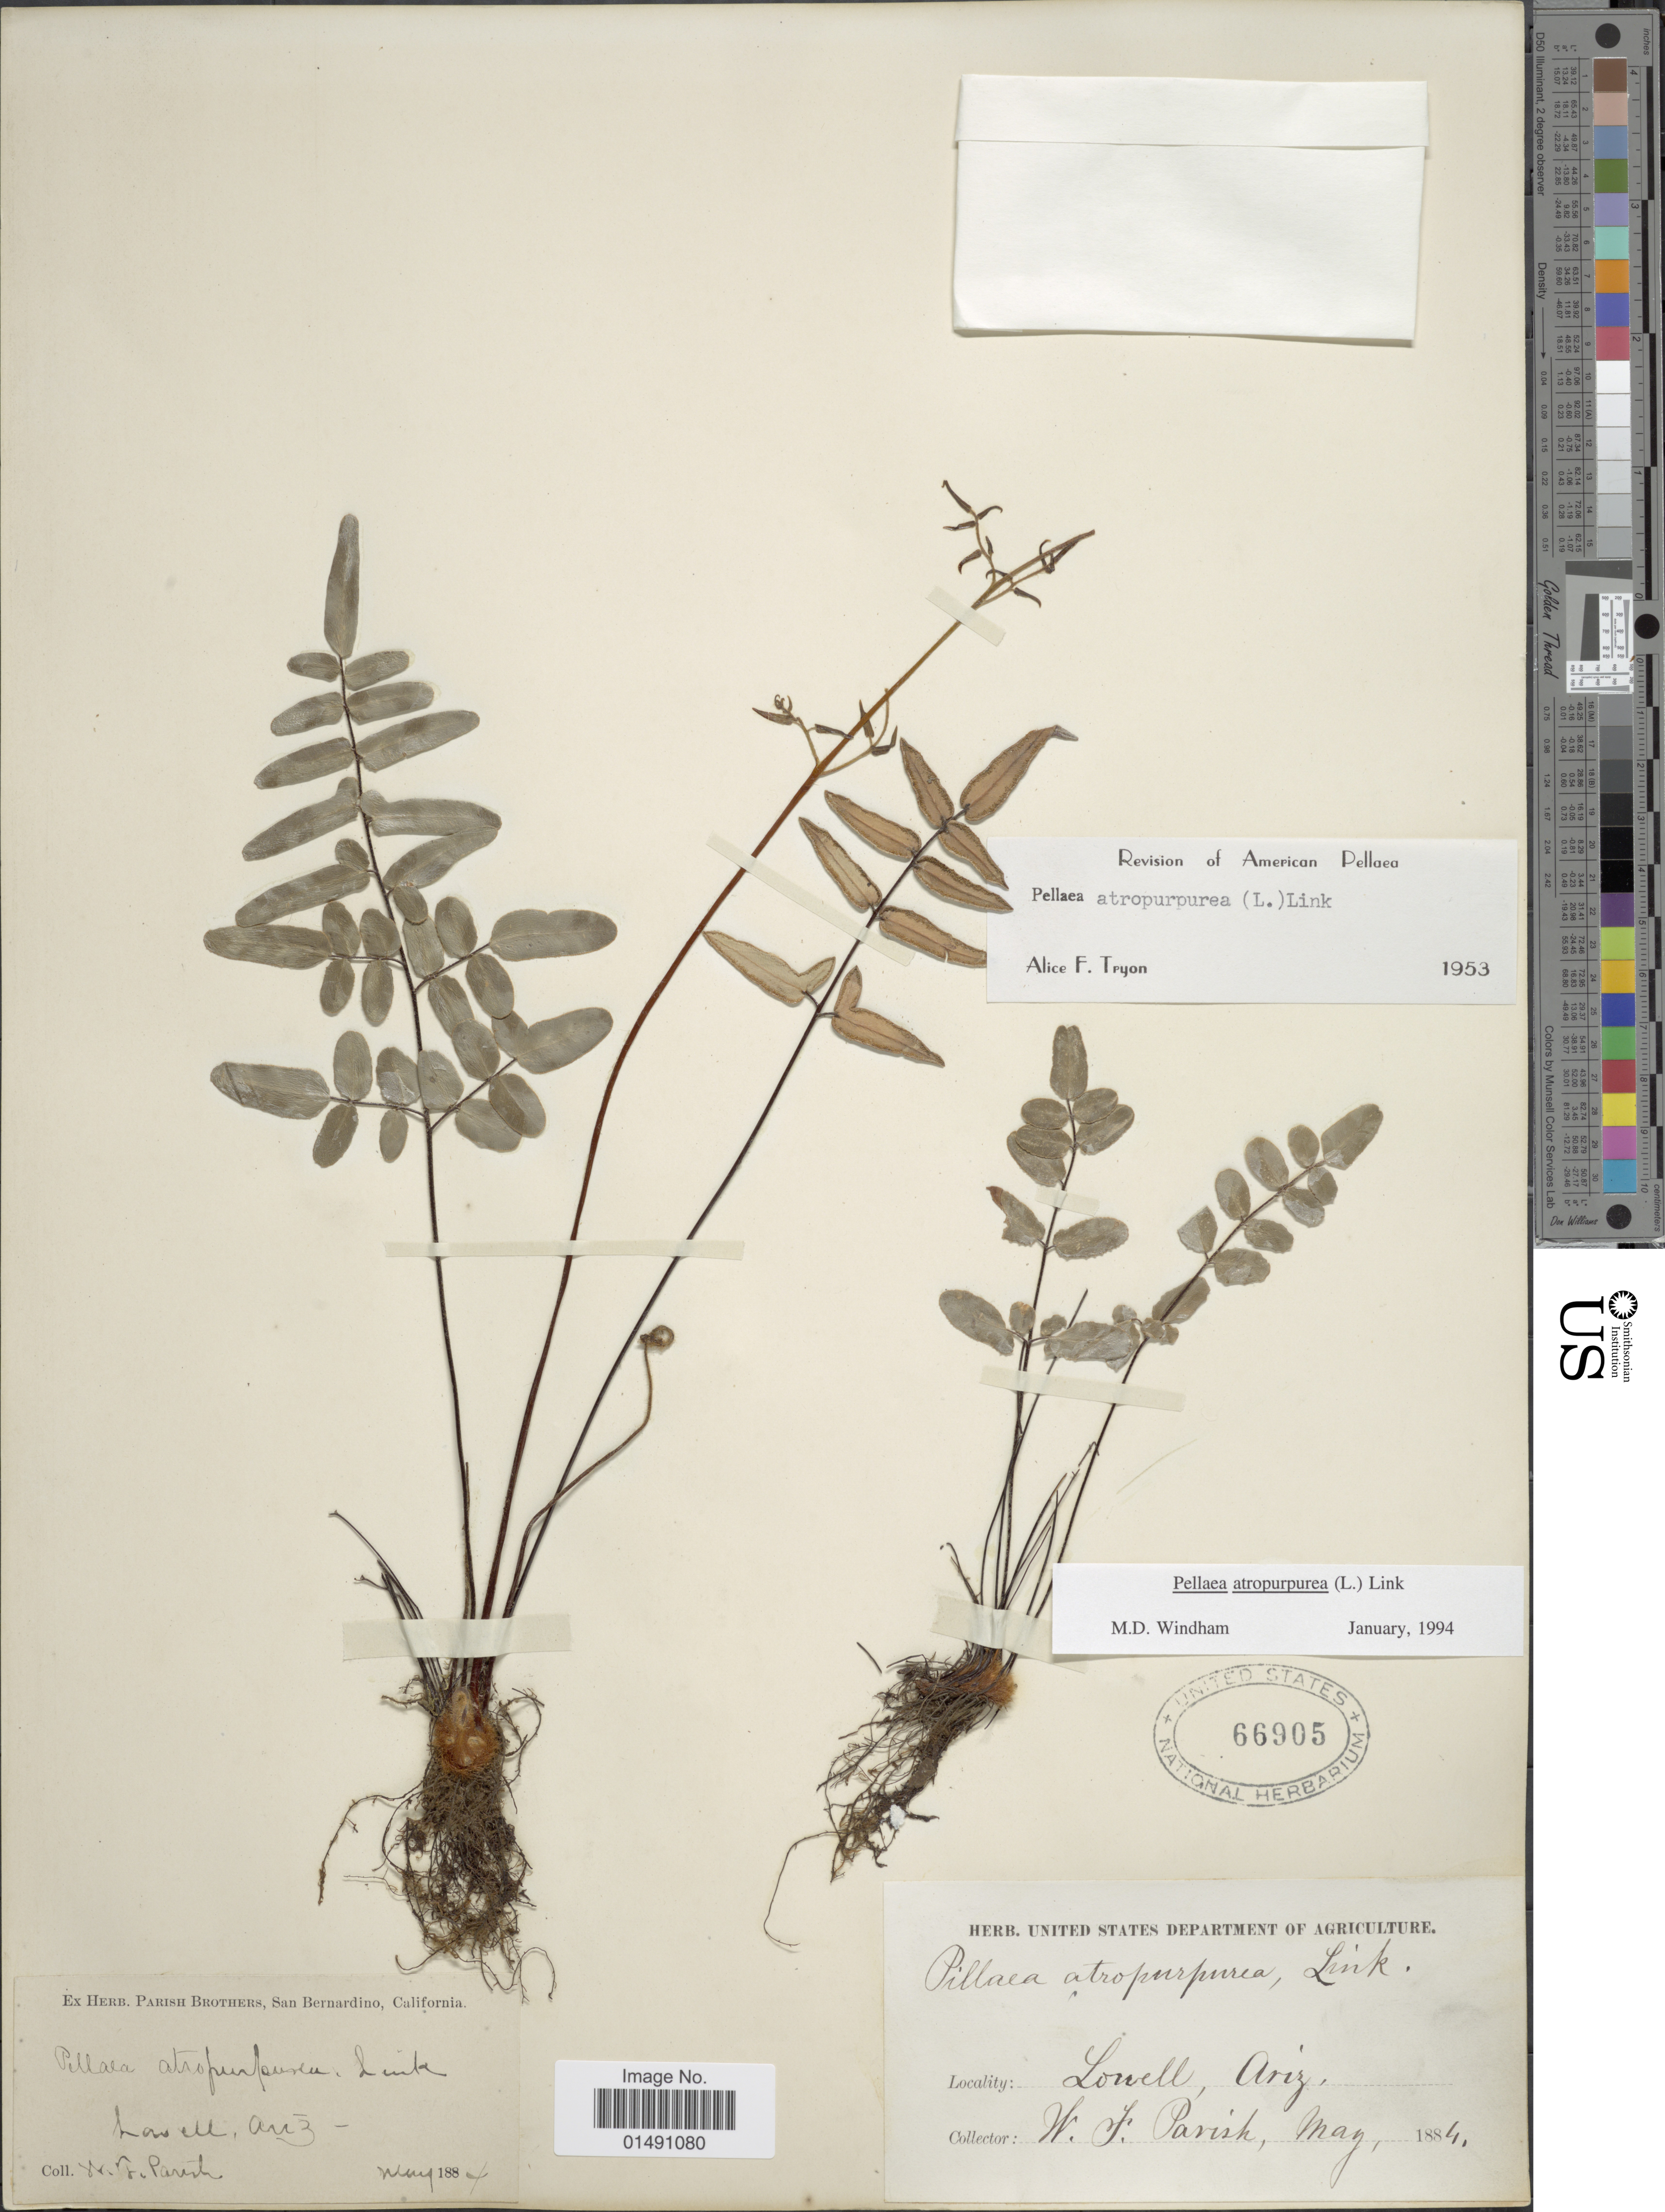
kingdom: Plantae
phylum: Tracheophyta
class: Polypodiopsida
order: Polypodiales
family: Pteridaceae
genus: Pellaea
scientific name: Pellaea atropurpurea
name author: (L.) Link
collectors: W. F. Parish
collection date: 1884-05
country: United States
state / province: Arizona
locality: Lowell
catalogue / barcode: US 66905